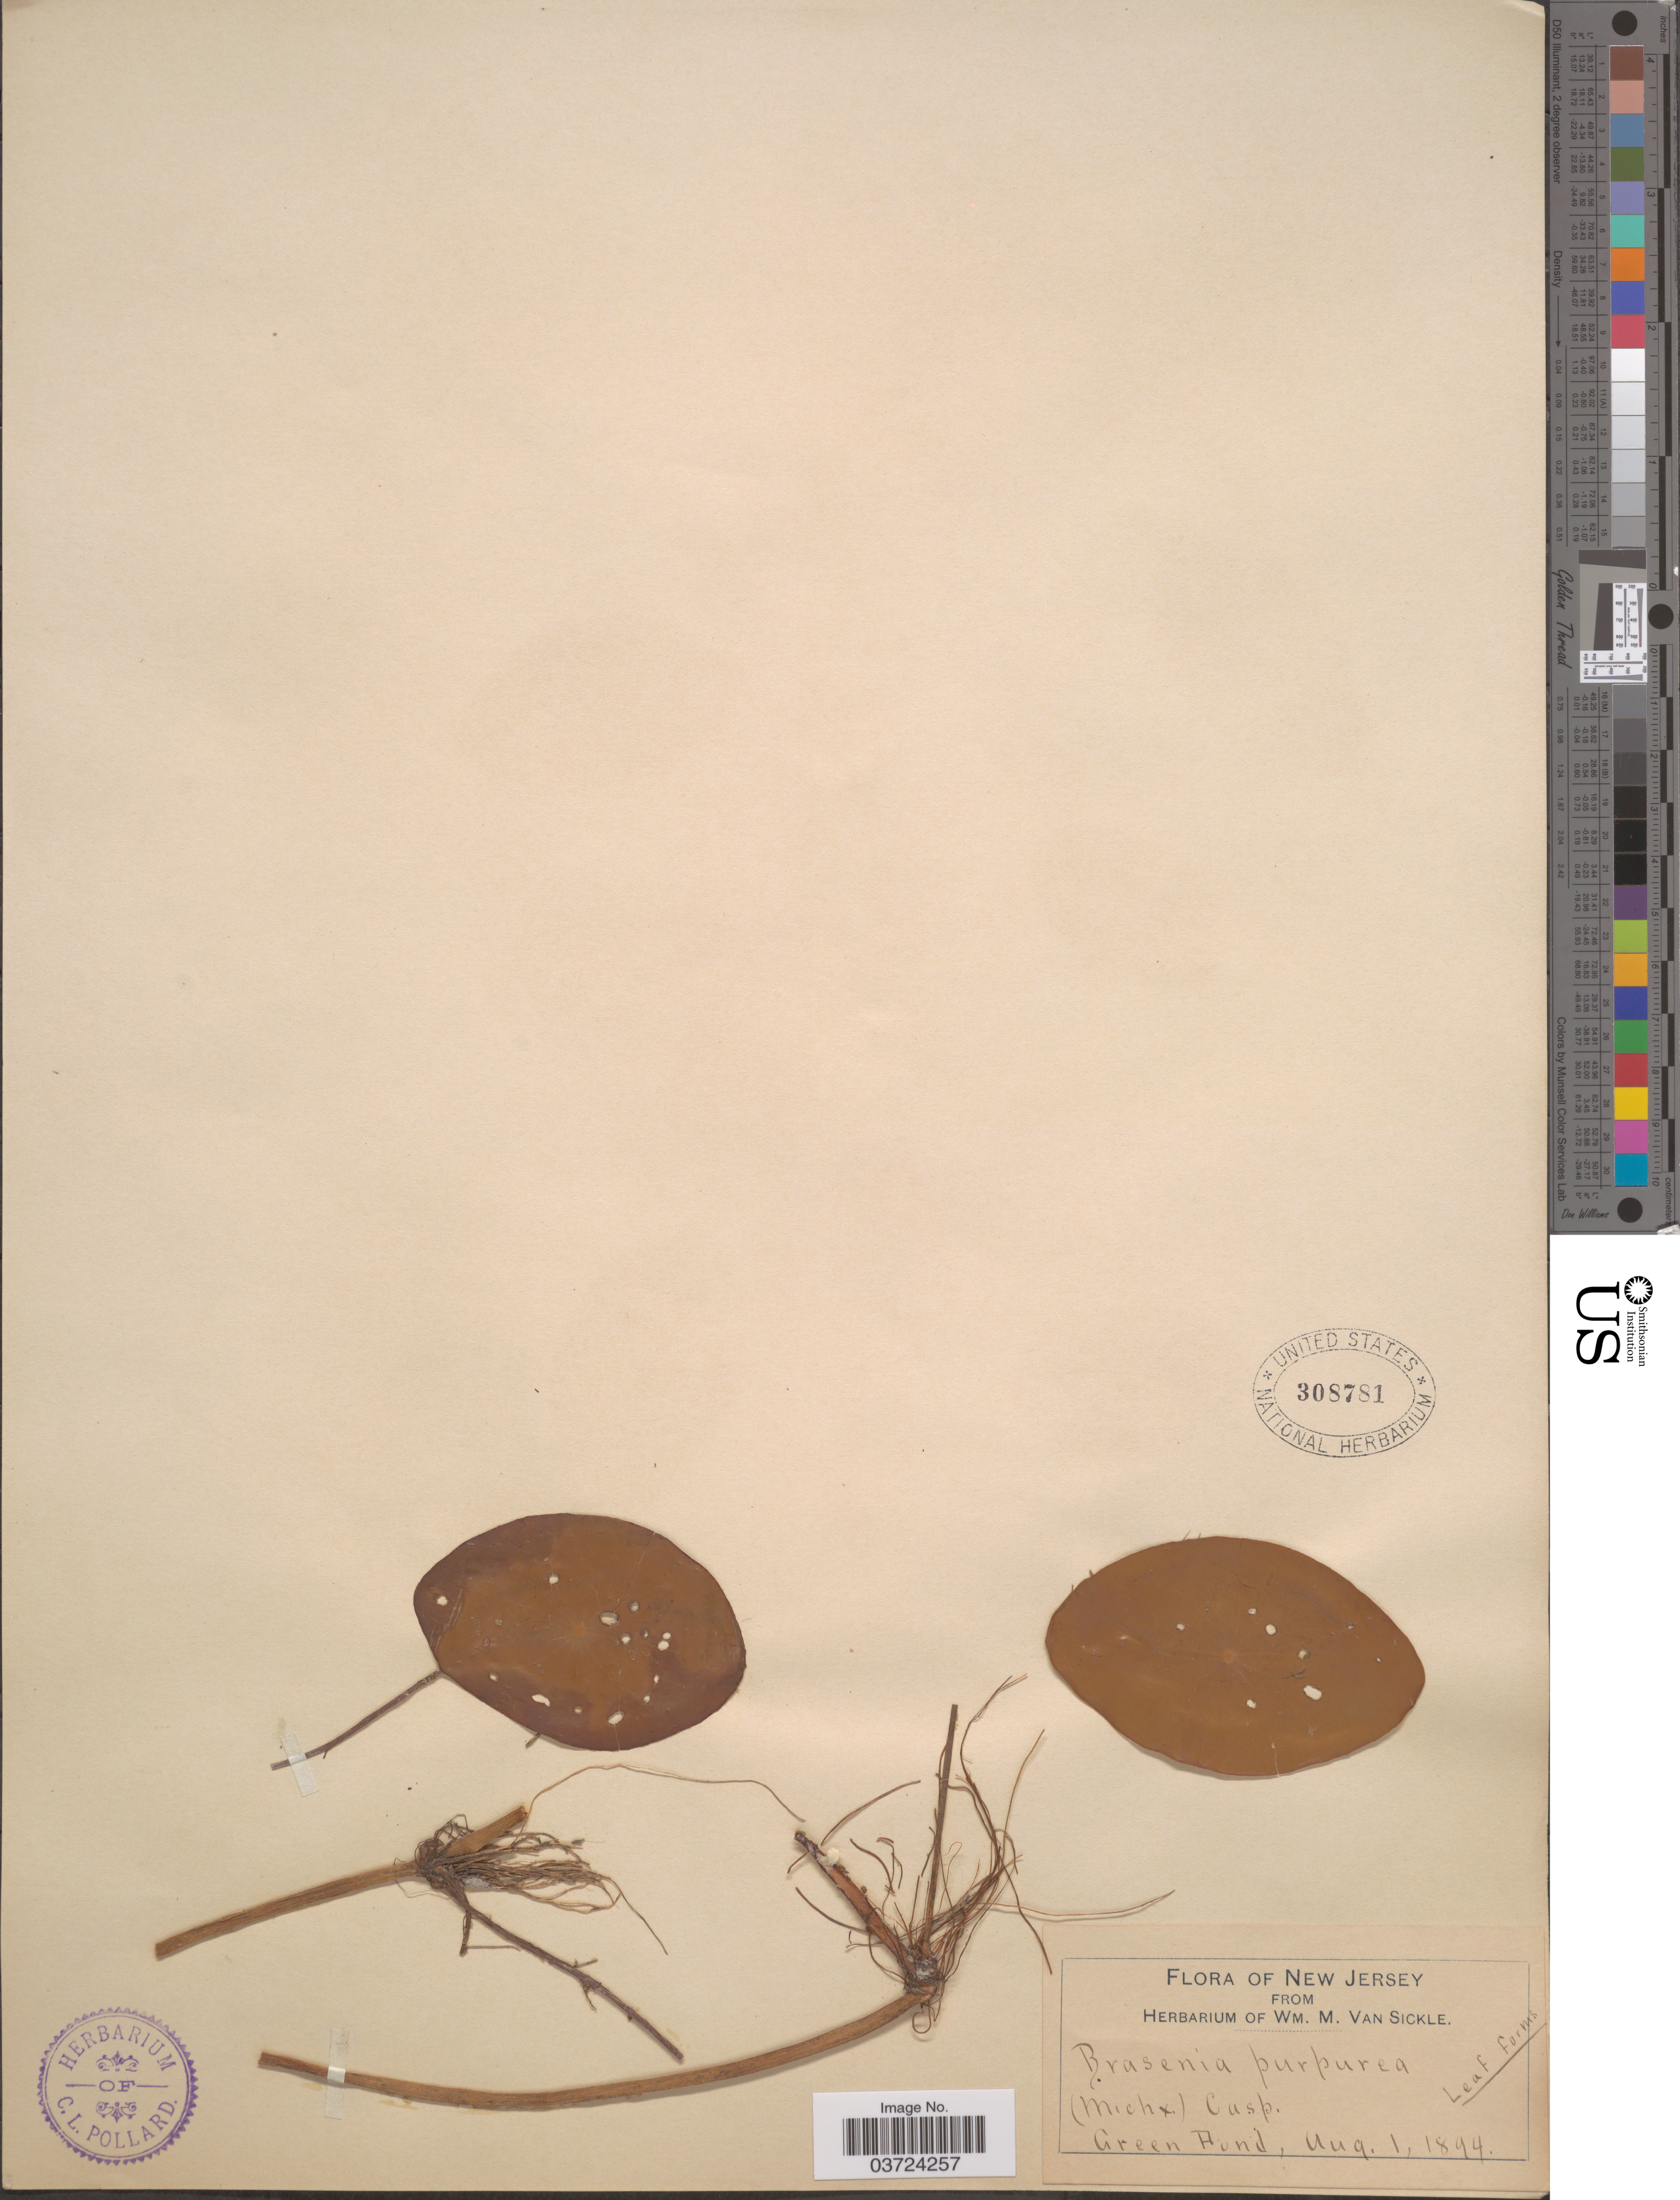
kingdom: Plantae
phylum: Tracheophyta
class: Magnoliopsida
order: Nymphaeales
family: Cabombaceae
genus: Brasenia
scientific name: Brasenia schreberi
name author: J.F. Gmel.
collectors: W. M. Van Sickle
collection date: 1894-08-01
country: United States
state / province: New Jersey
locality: Green Pond.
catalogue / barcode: US 308781